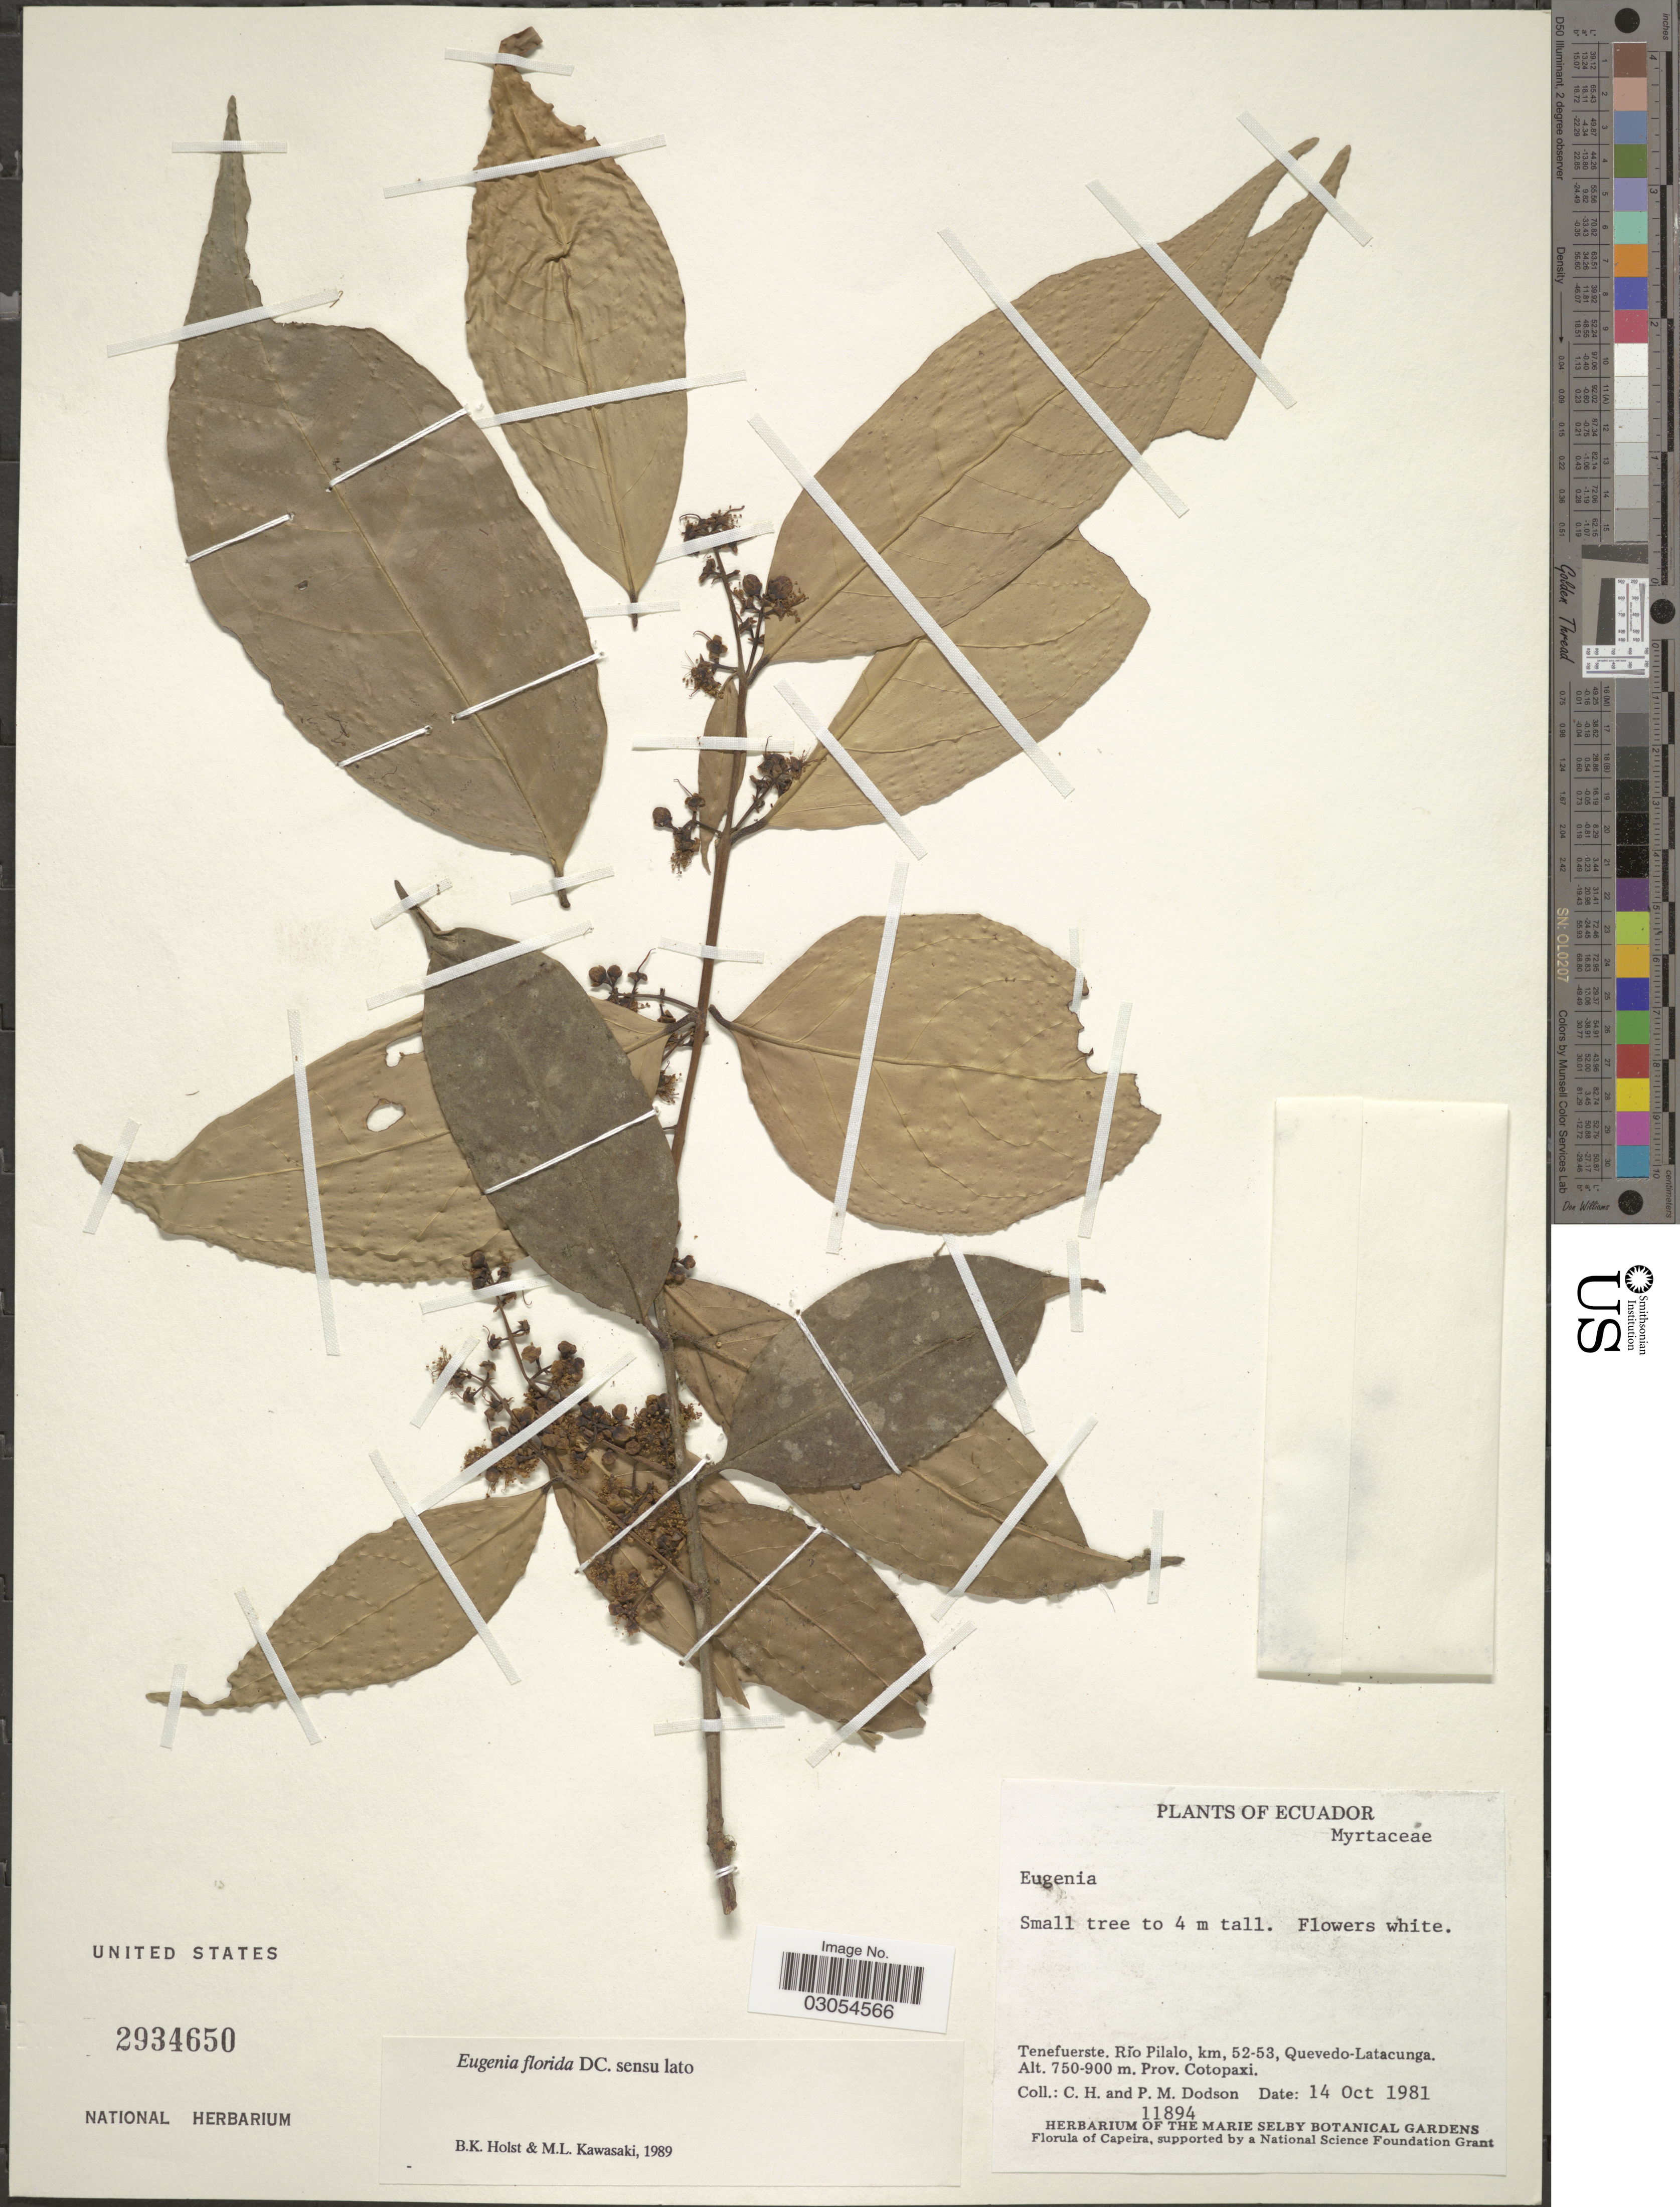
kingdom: Plantae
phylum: Tracheophyta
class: Magnoliopsida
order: Myrtales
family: Myrtaceae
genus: Eugenia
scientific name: Eugenia florida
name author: DC.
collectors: C. H. Dodson & P. M. Dodson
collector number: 11894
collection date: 1981-10-14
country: Ecuador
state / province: Cotopaxi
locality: Tenefuerste. Rio Pilalo, km. 52-53, Quevedo-Latacunga.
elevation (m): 750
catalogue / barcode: US 2934650